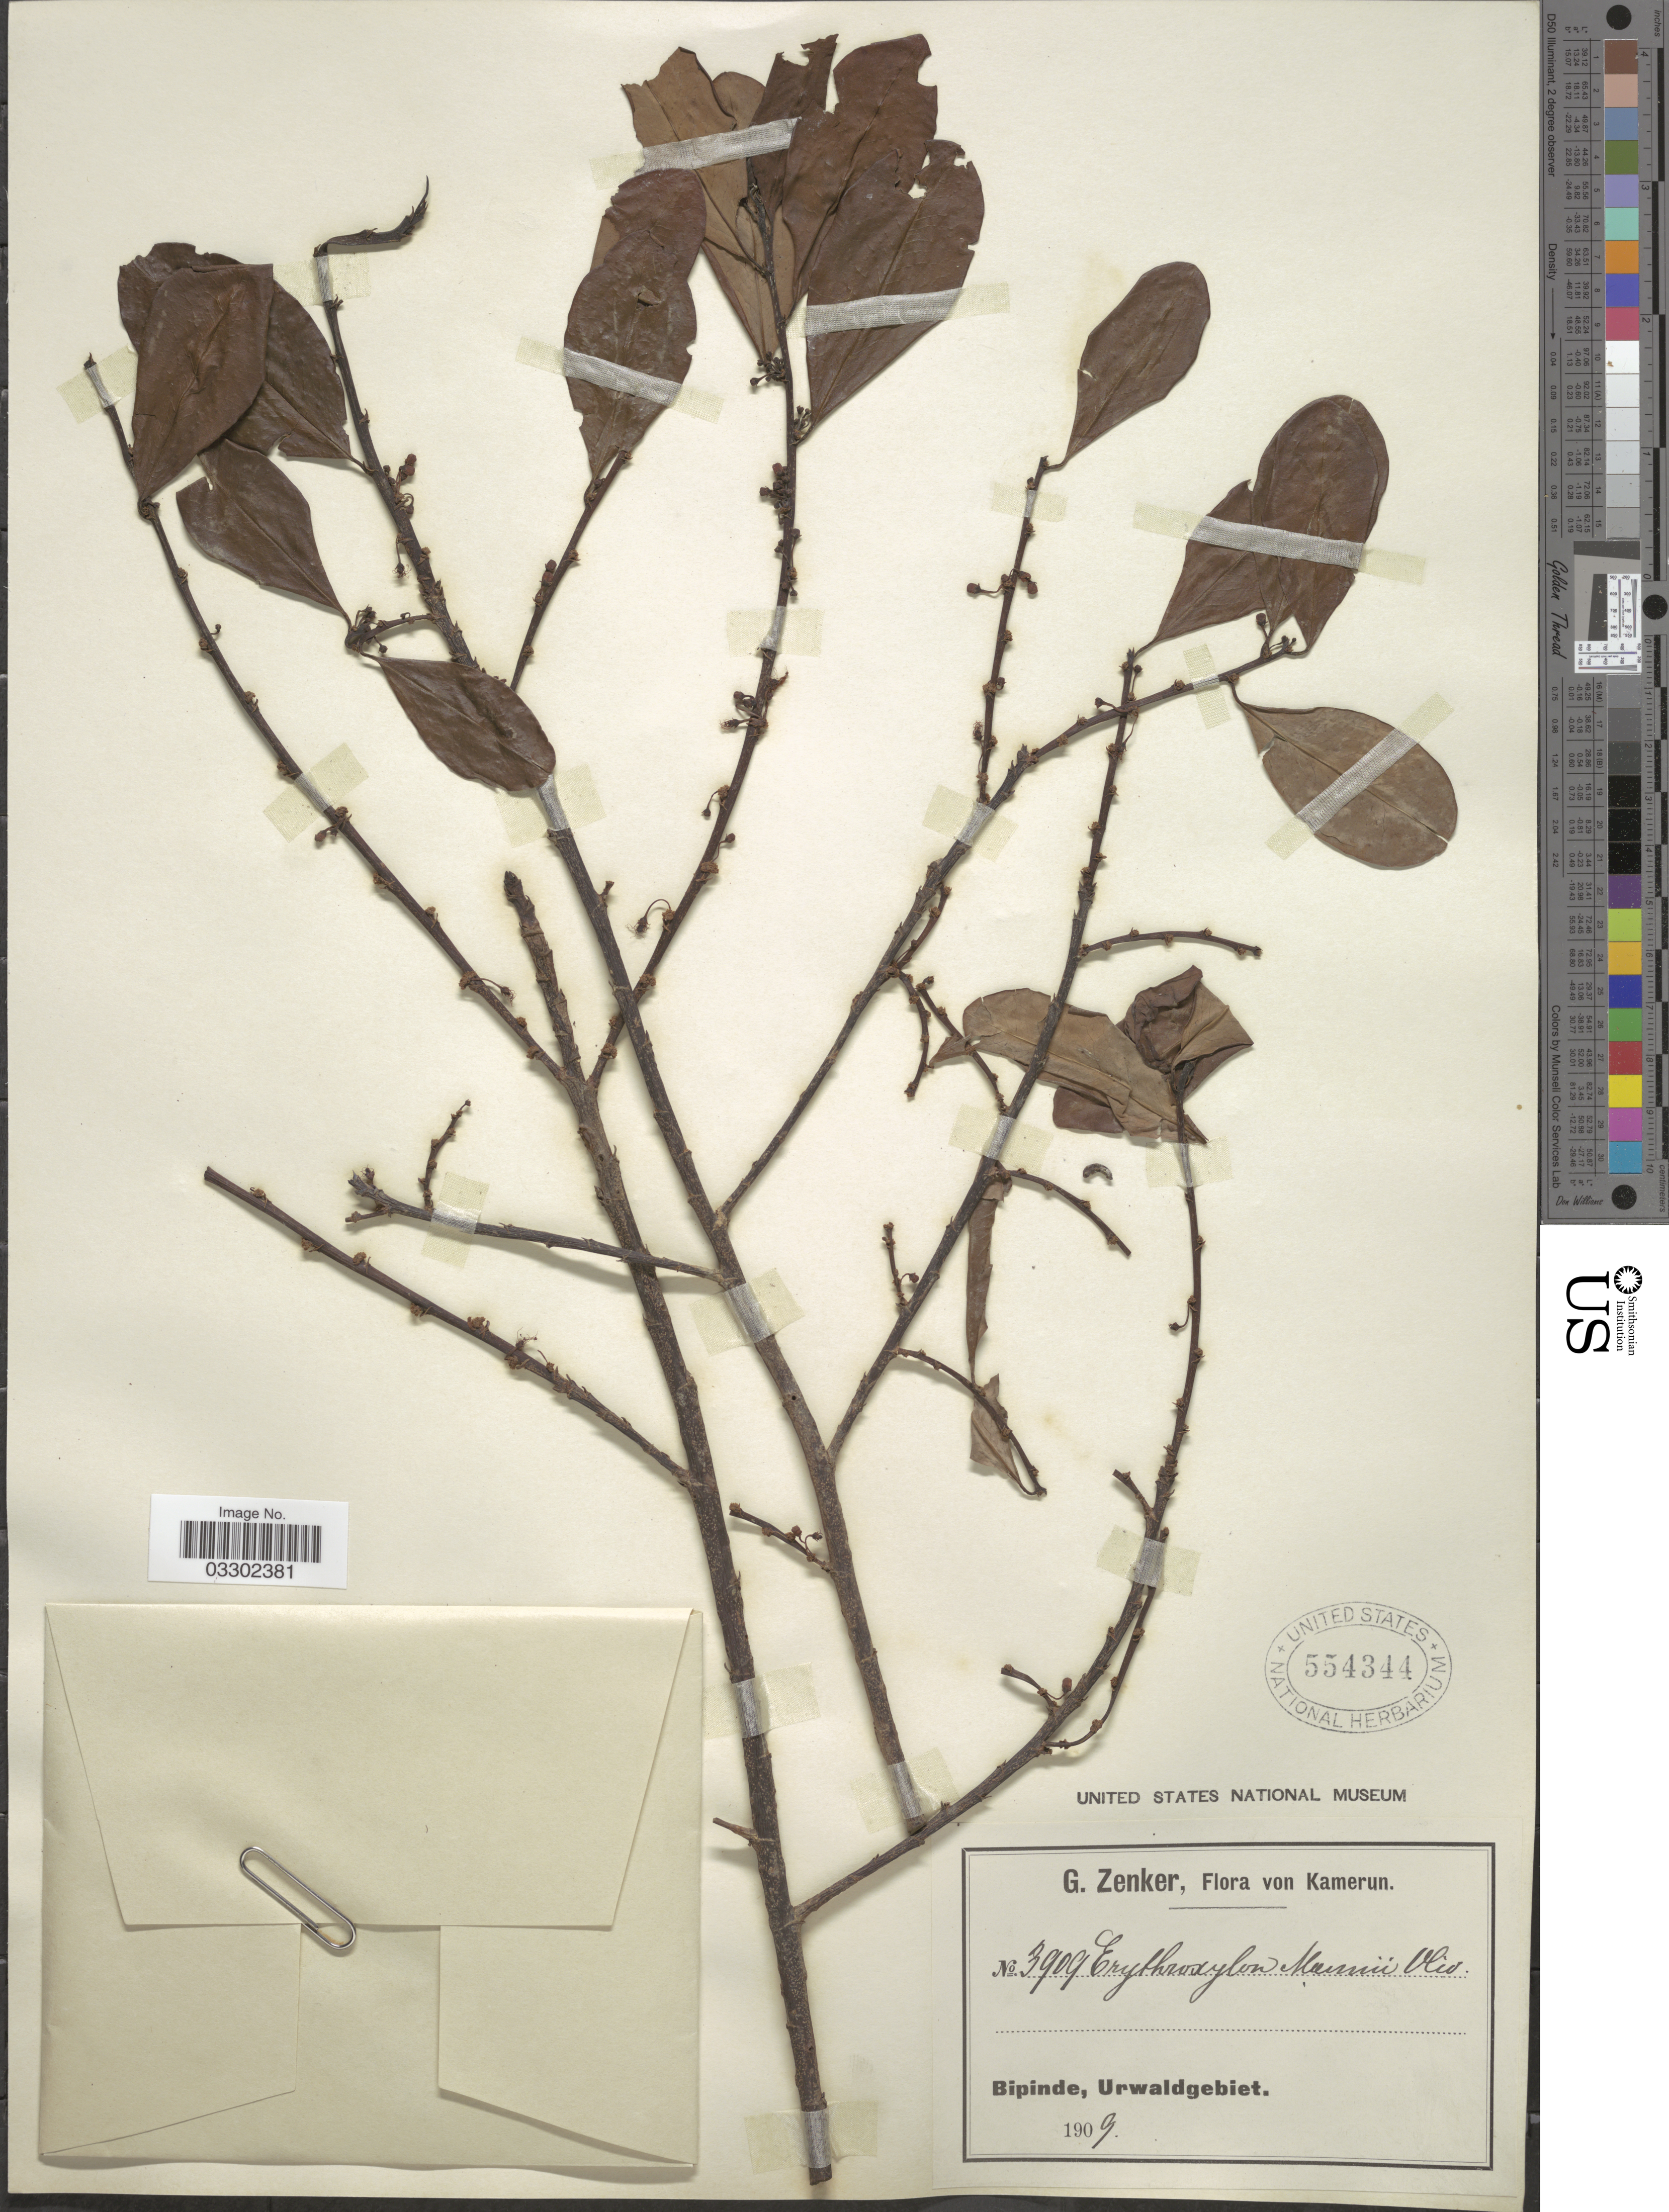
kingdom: Plantae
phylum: Tracheophyta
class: Magnoliopsida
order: Malpighiales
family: Erythroxylaceae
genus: Erythroxylum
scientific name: Erythroxylum mannii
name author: Oliv.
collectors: G. A. Zenker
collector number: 3909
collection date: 1909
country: Cameroon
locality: Kamerun. Bipinde, Urwaldgebiet.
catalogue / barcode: US 554344